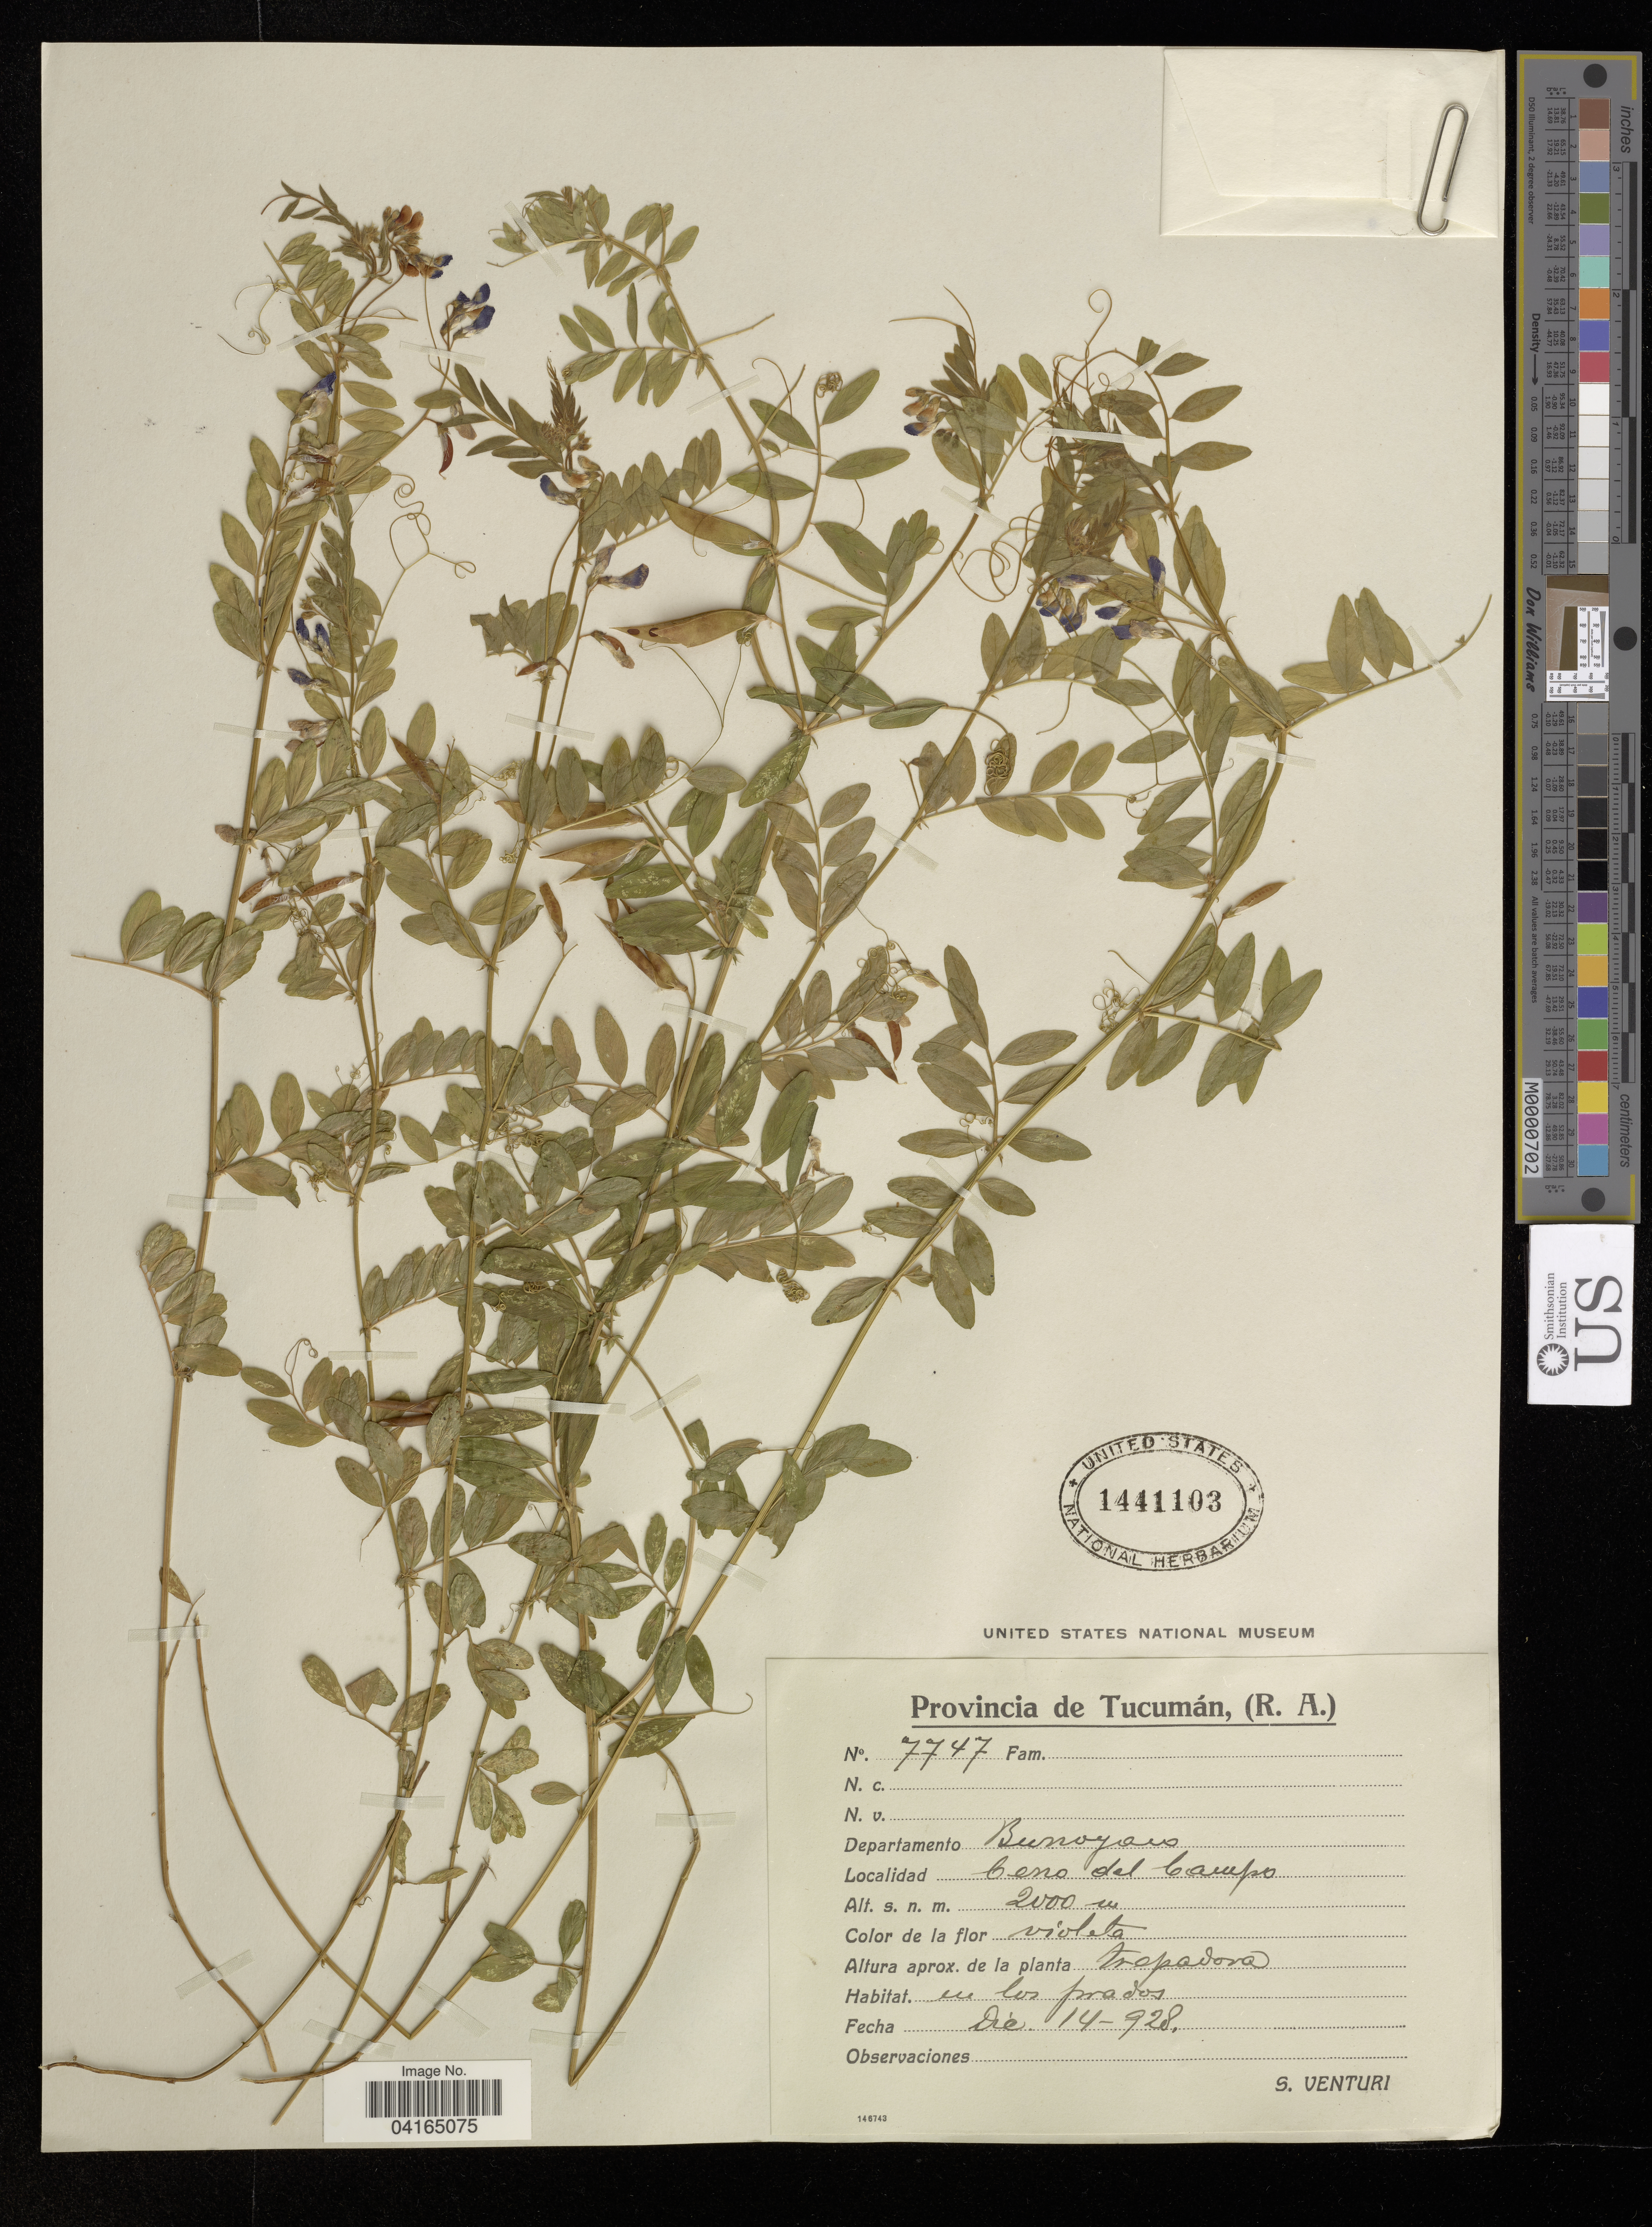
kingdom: Plantae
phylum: Tracheophyta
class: Magnoliopsida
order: Fabales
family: Fabaceae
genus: Vicia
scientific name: Vicia sp.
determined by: Hechenleitner, Paulina, RBG Edinburgh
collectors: S. Venturi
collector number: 7747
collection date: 1928-12-14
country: Argentina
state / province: Tucuman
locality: R. A. Departamento Burroyaco, Cerro del Campo.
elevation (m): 2000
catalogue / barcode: US 1441103